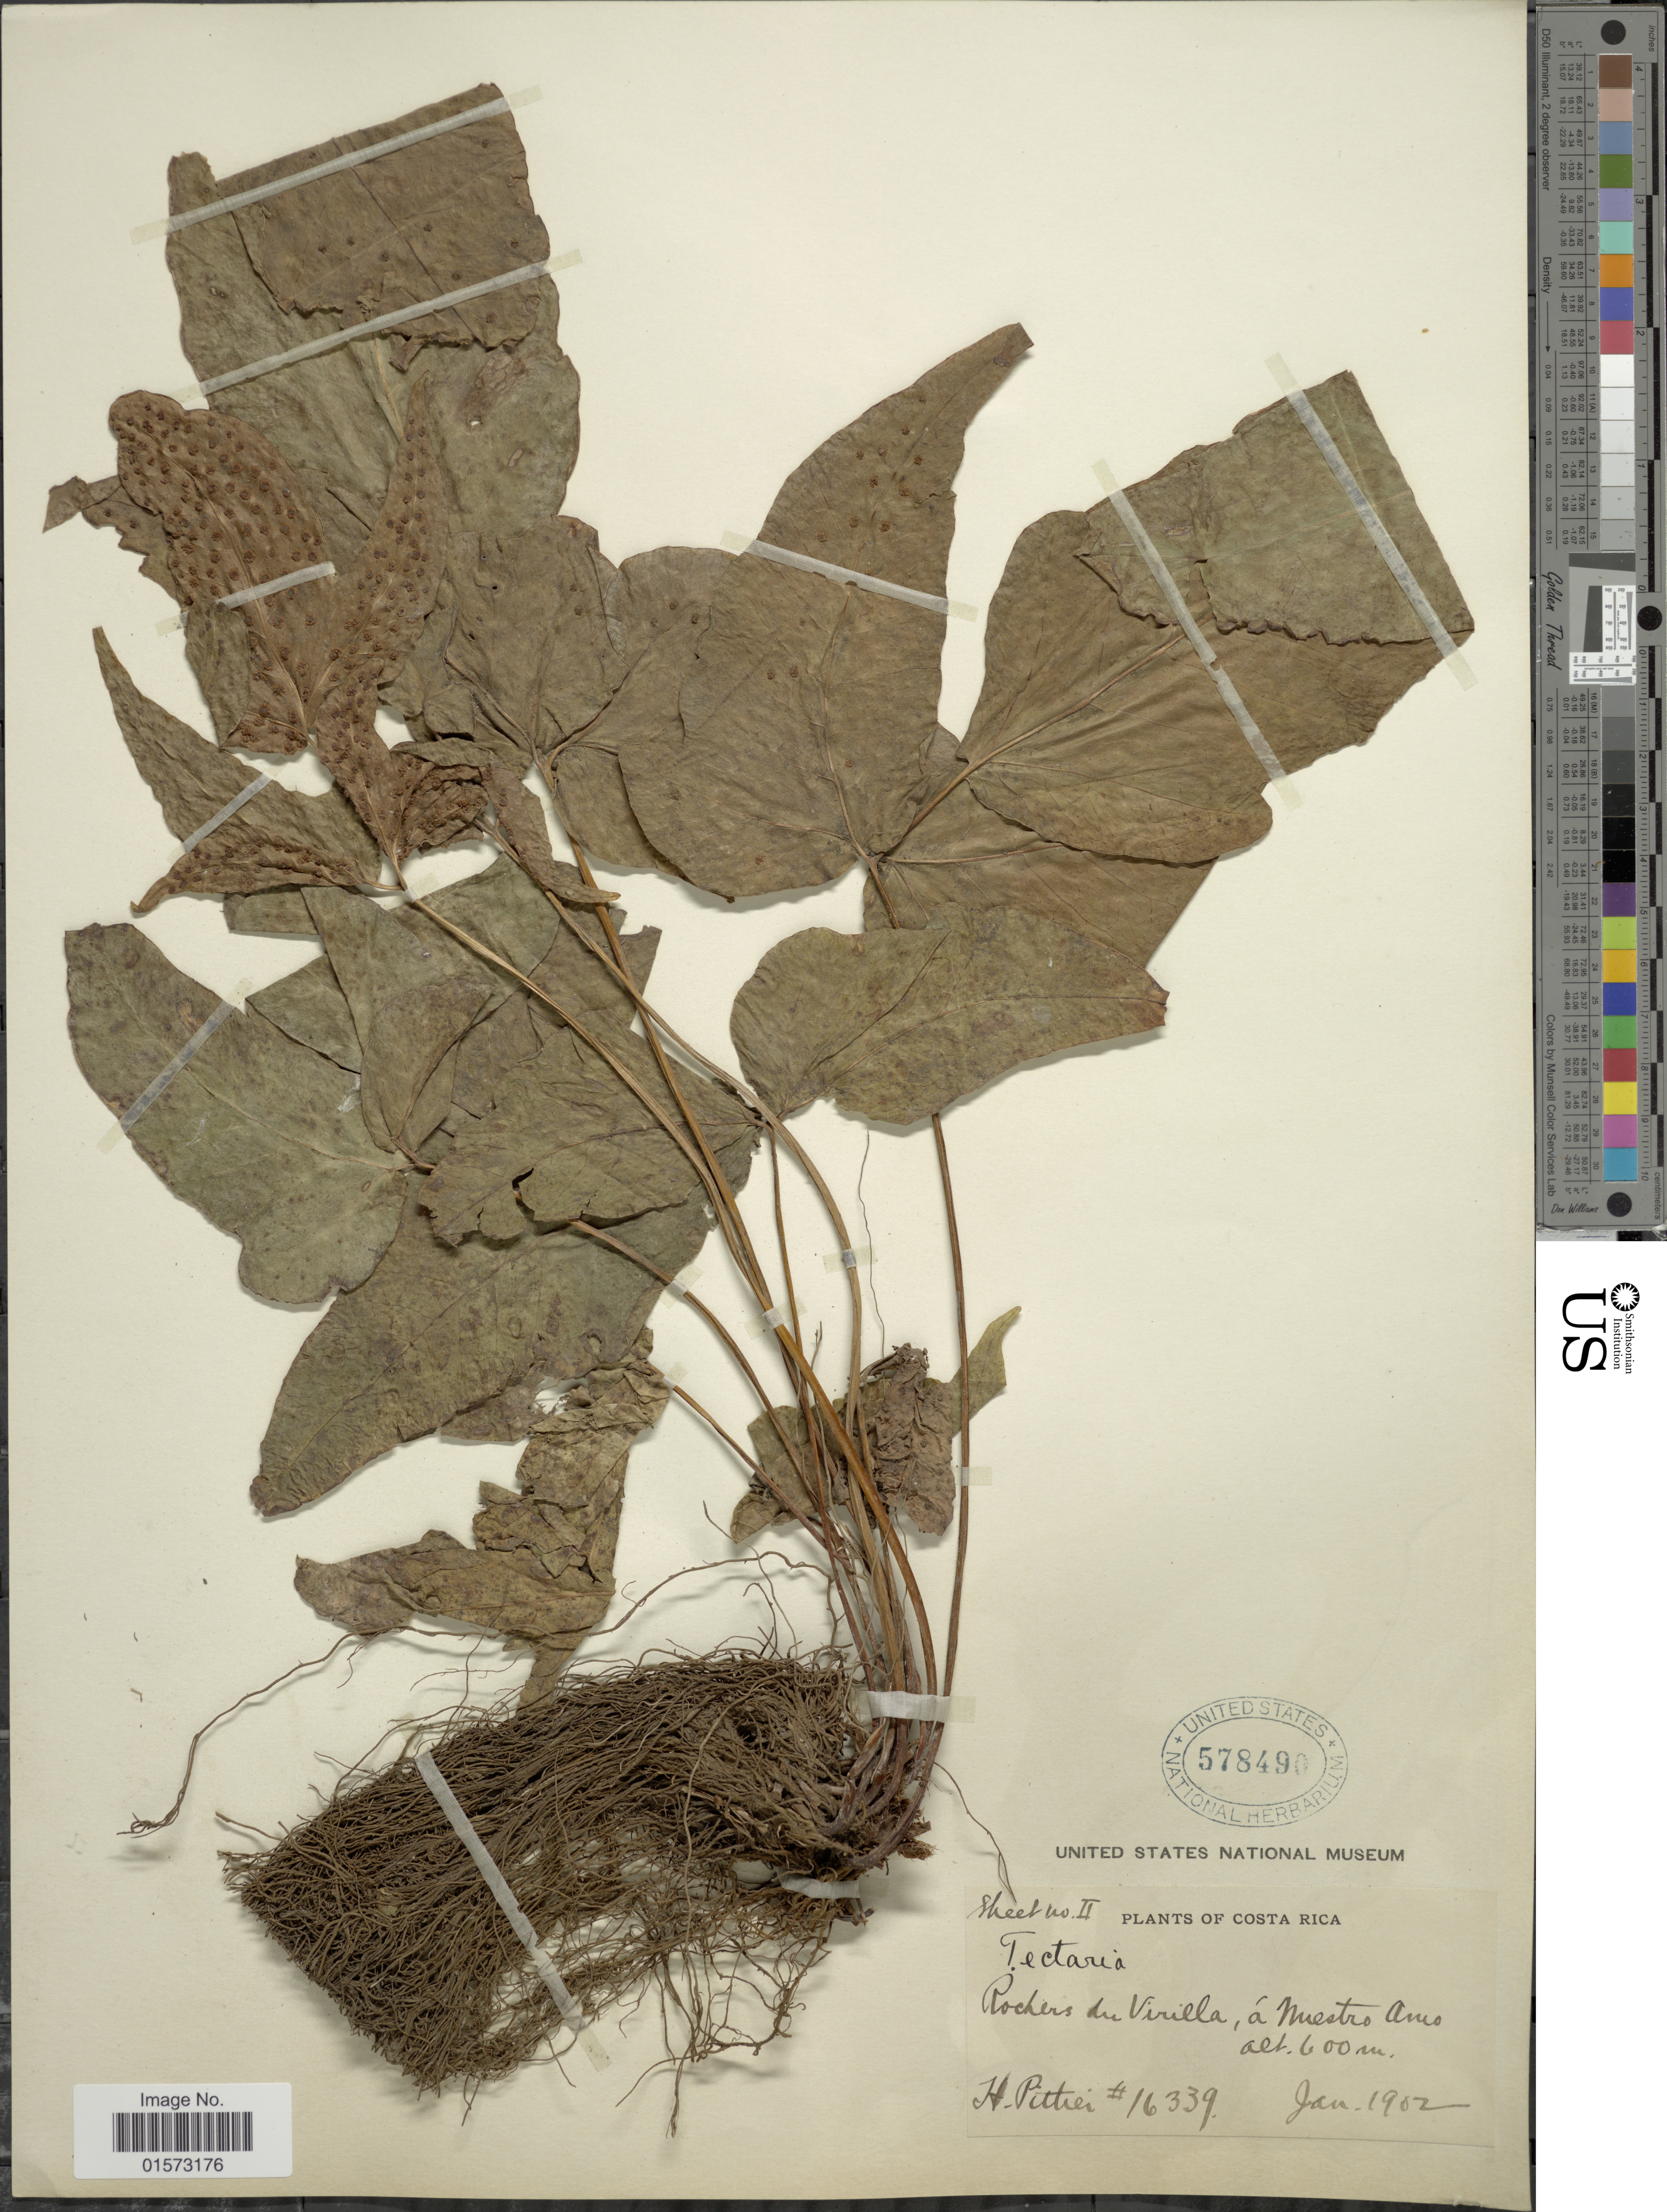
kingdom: Plantae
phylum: Tracheophyta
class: Polypodiopsida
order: Polypodiales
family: Tectariaceae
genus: Tectaria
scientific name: Tectaria heracleifolia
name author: (Willd.) Underw.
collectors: H. F. Pittier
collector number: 16339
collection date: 1902-01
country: Costa Rica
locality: Rocheres du Virilla, a Nuestro Amo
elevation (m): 600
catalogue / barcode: US 578490